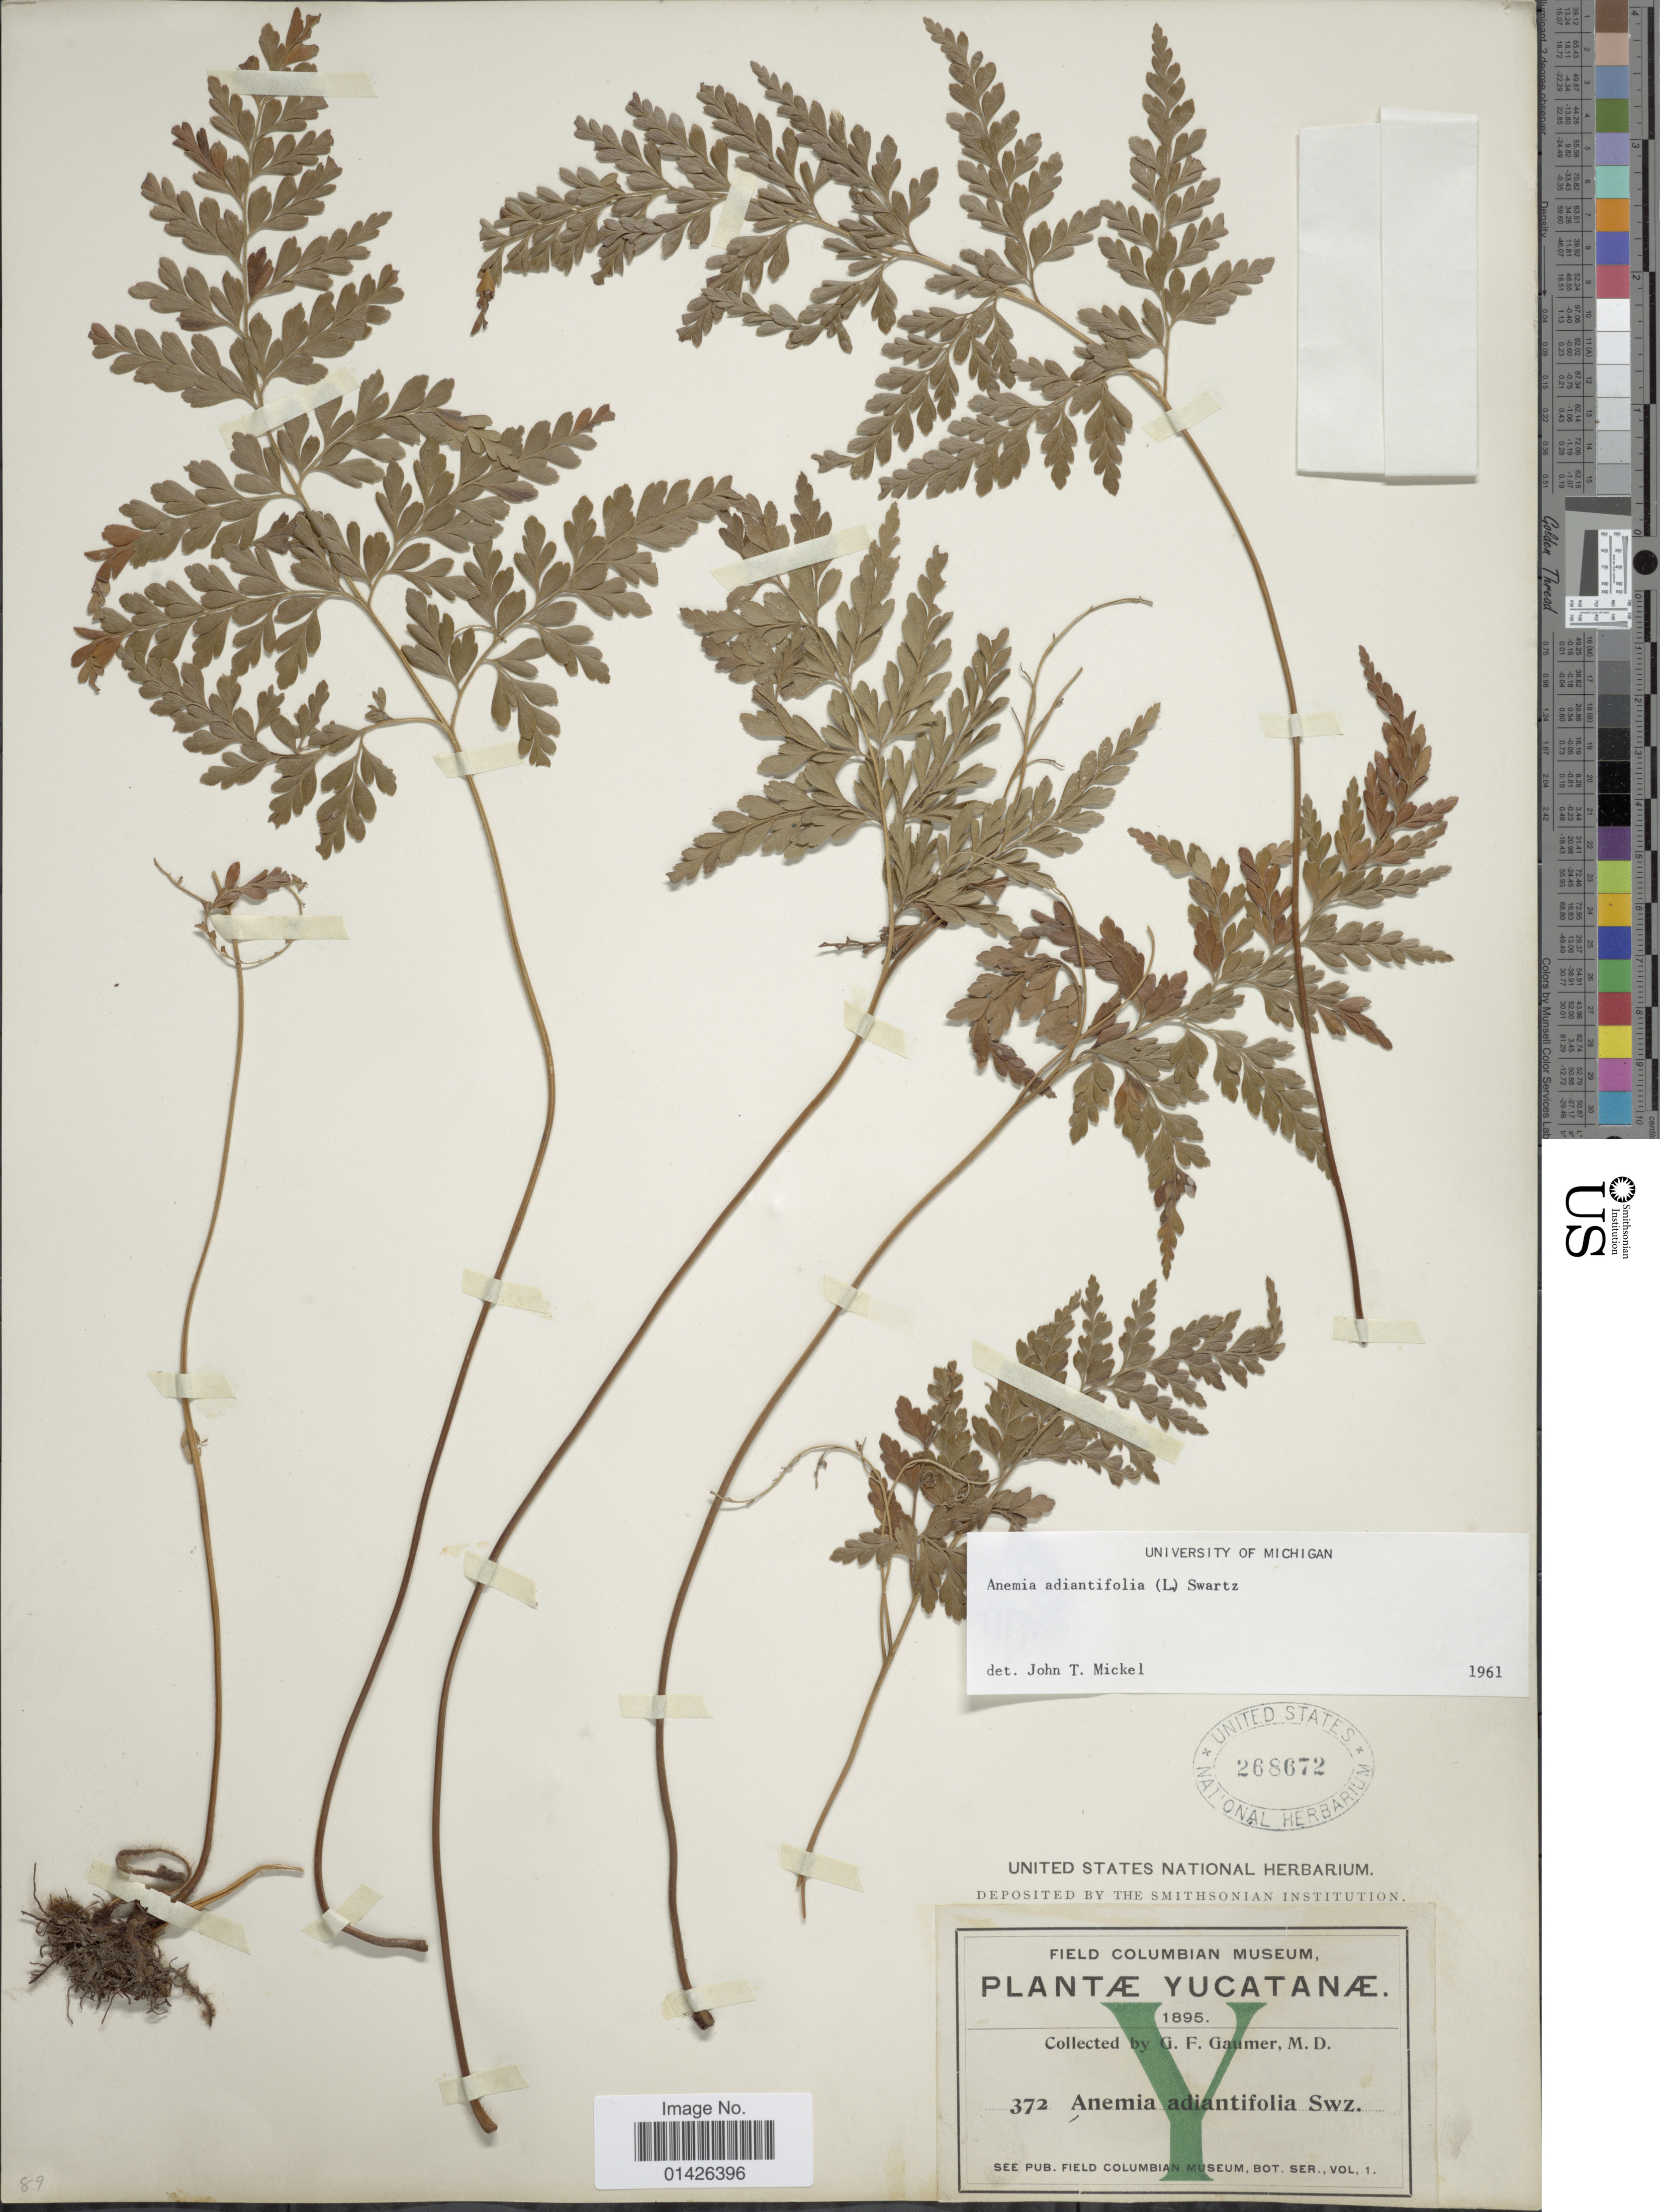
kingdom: Plantae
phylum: Tracheophyta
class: Polypodiopsida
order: Schizaeales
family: Anemiaceae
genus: Anemia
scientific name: Anemia adiantifolia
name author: (L.) Sw.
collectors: G. F. Gaumer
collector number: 372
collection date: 1895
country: Mexico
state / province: Yucatán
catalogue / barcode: US 268672